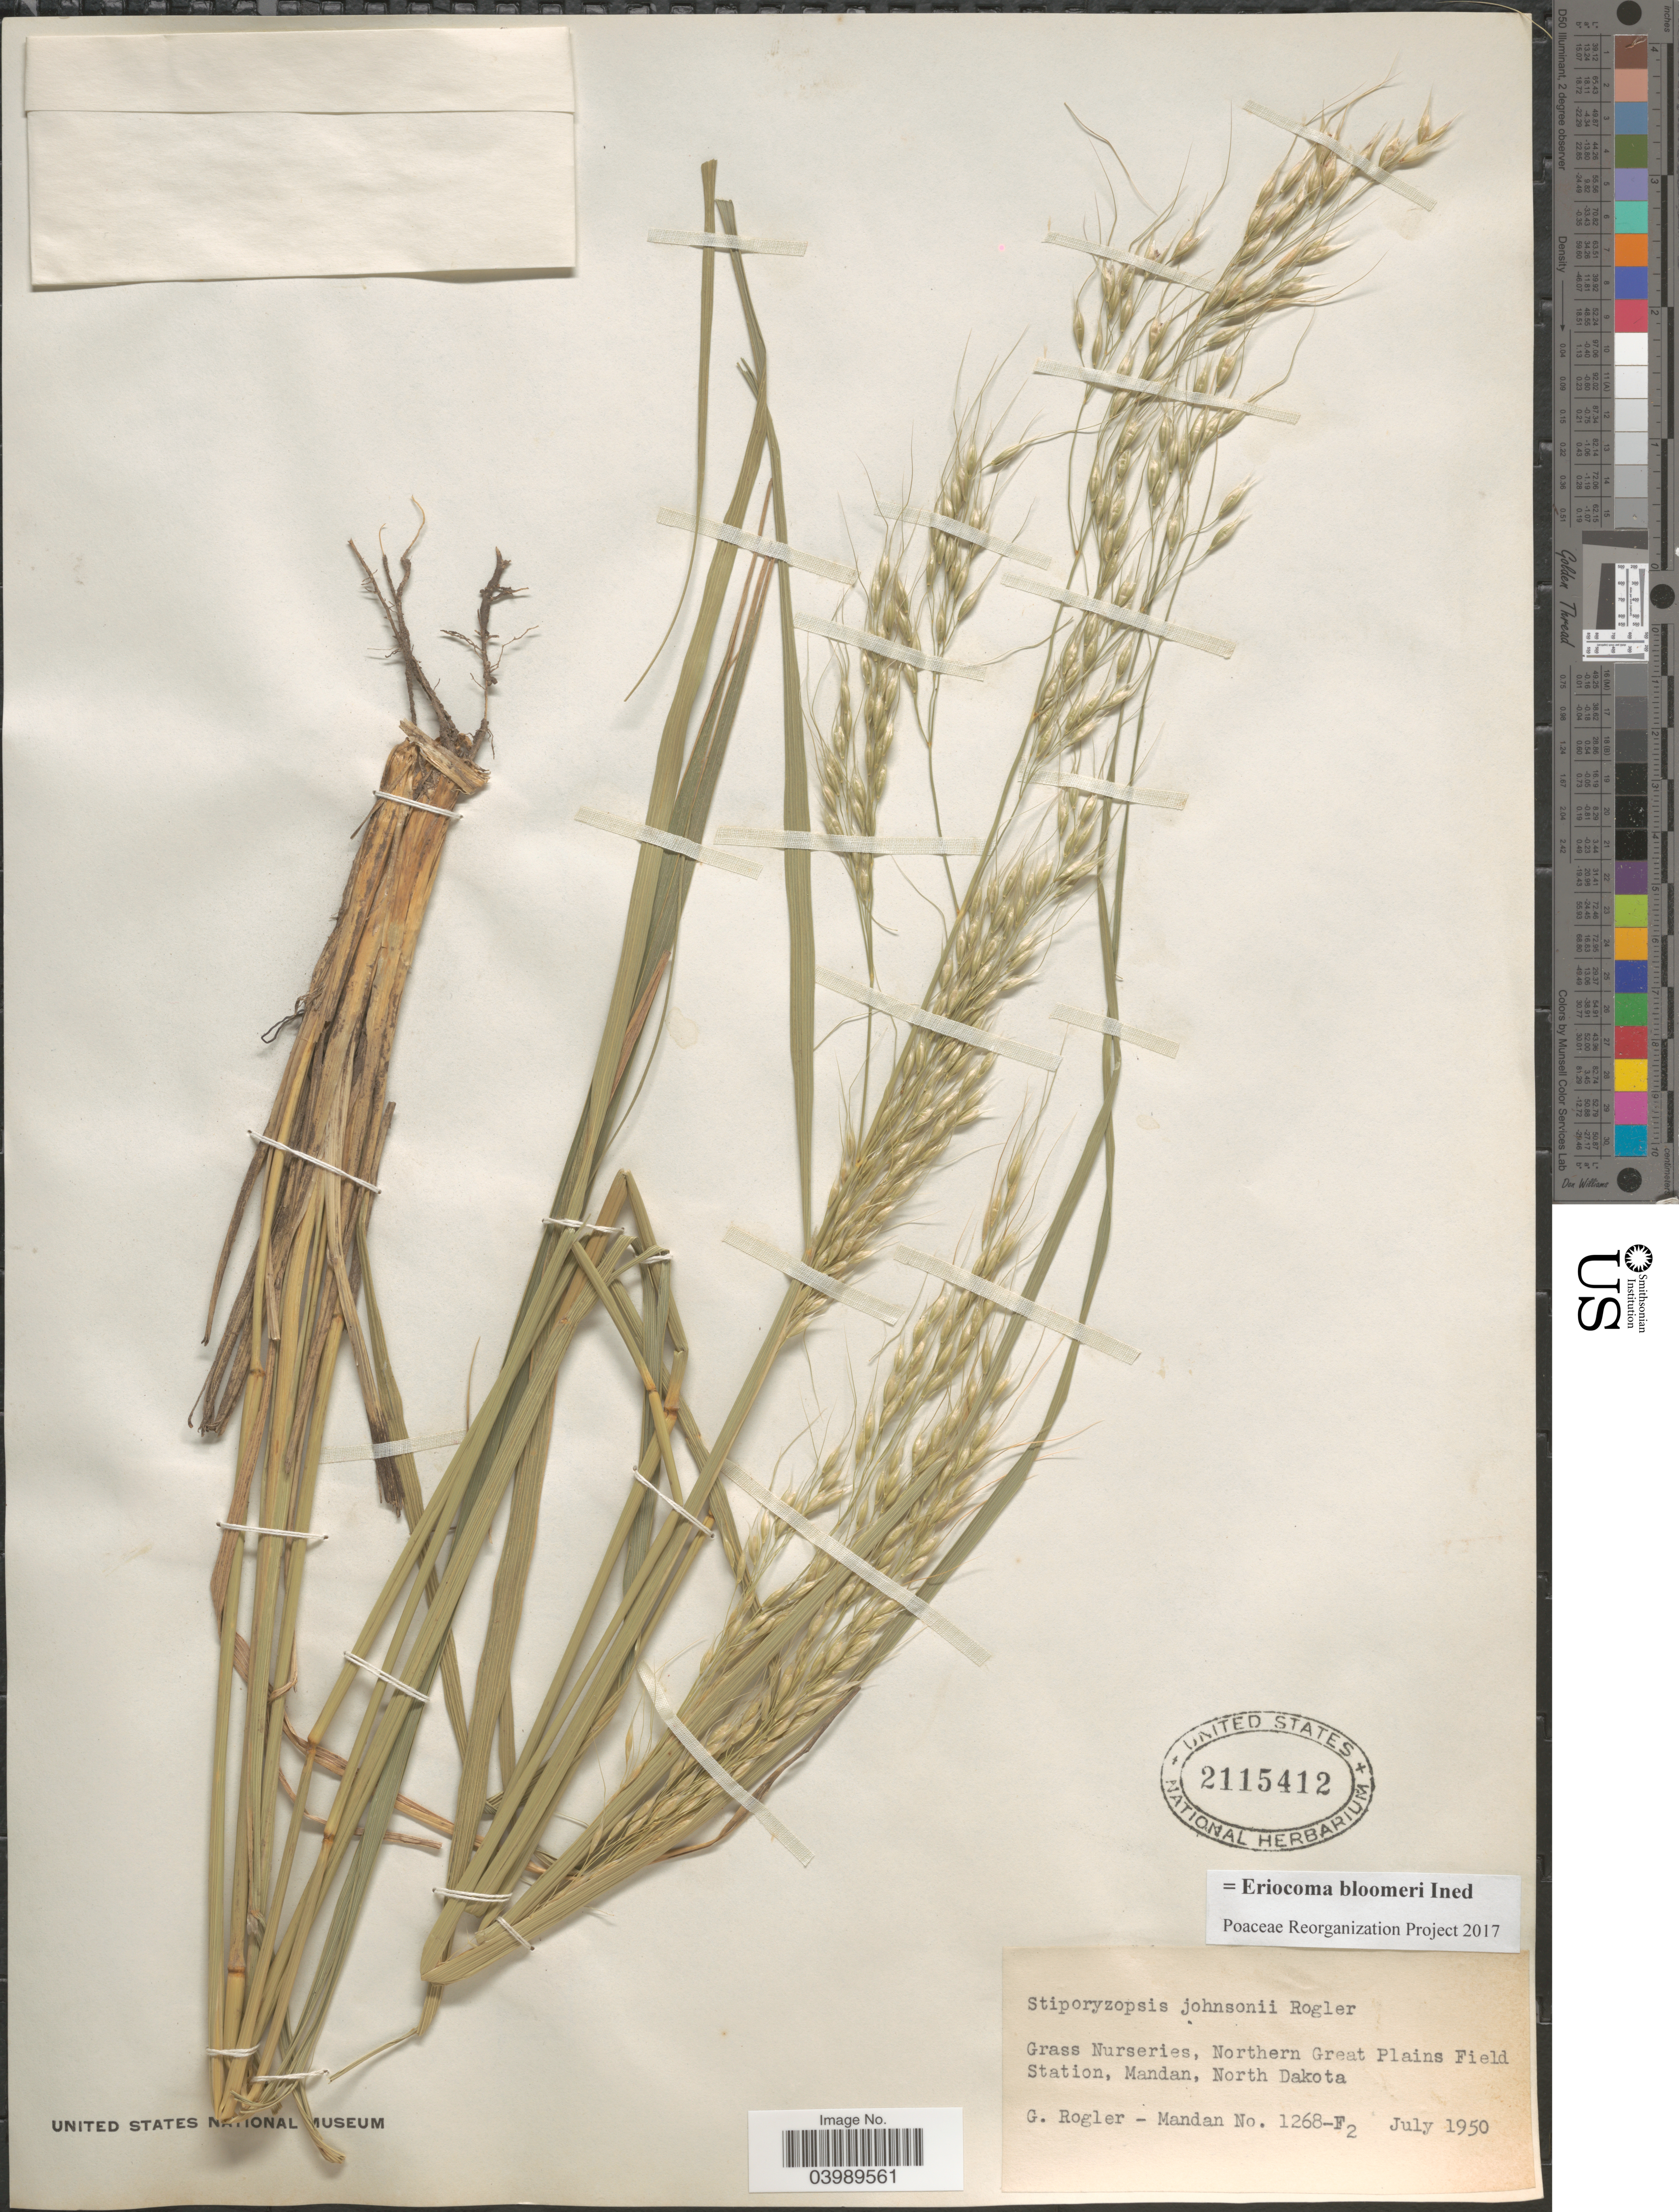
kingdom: Plantae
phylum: Tracheophyta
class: Liliopsida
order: Poales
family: Poaceae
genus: Eriocoma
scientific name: Eriocoma bloomeri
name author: Romasch.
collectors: G. Rogler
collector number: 1268-F2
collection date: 1950-07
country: United States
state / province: North Dakota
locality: Grass Nurseries, Northern Great Plains Field Station, Mandan.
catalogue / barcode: US 2115412